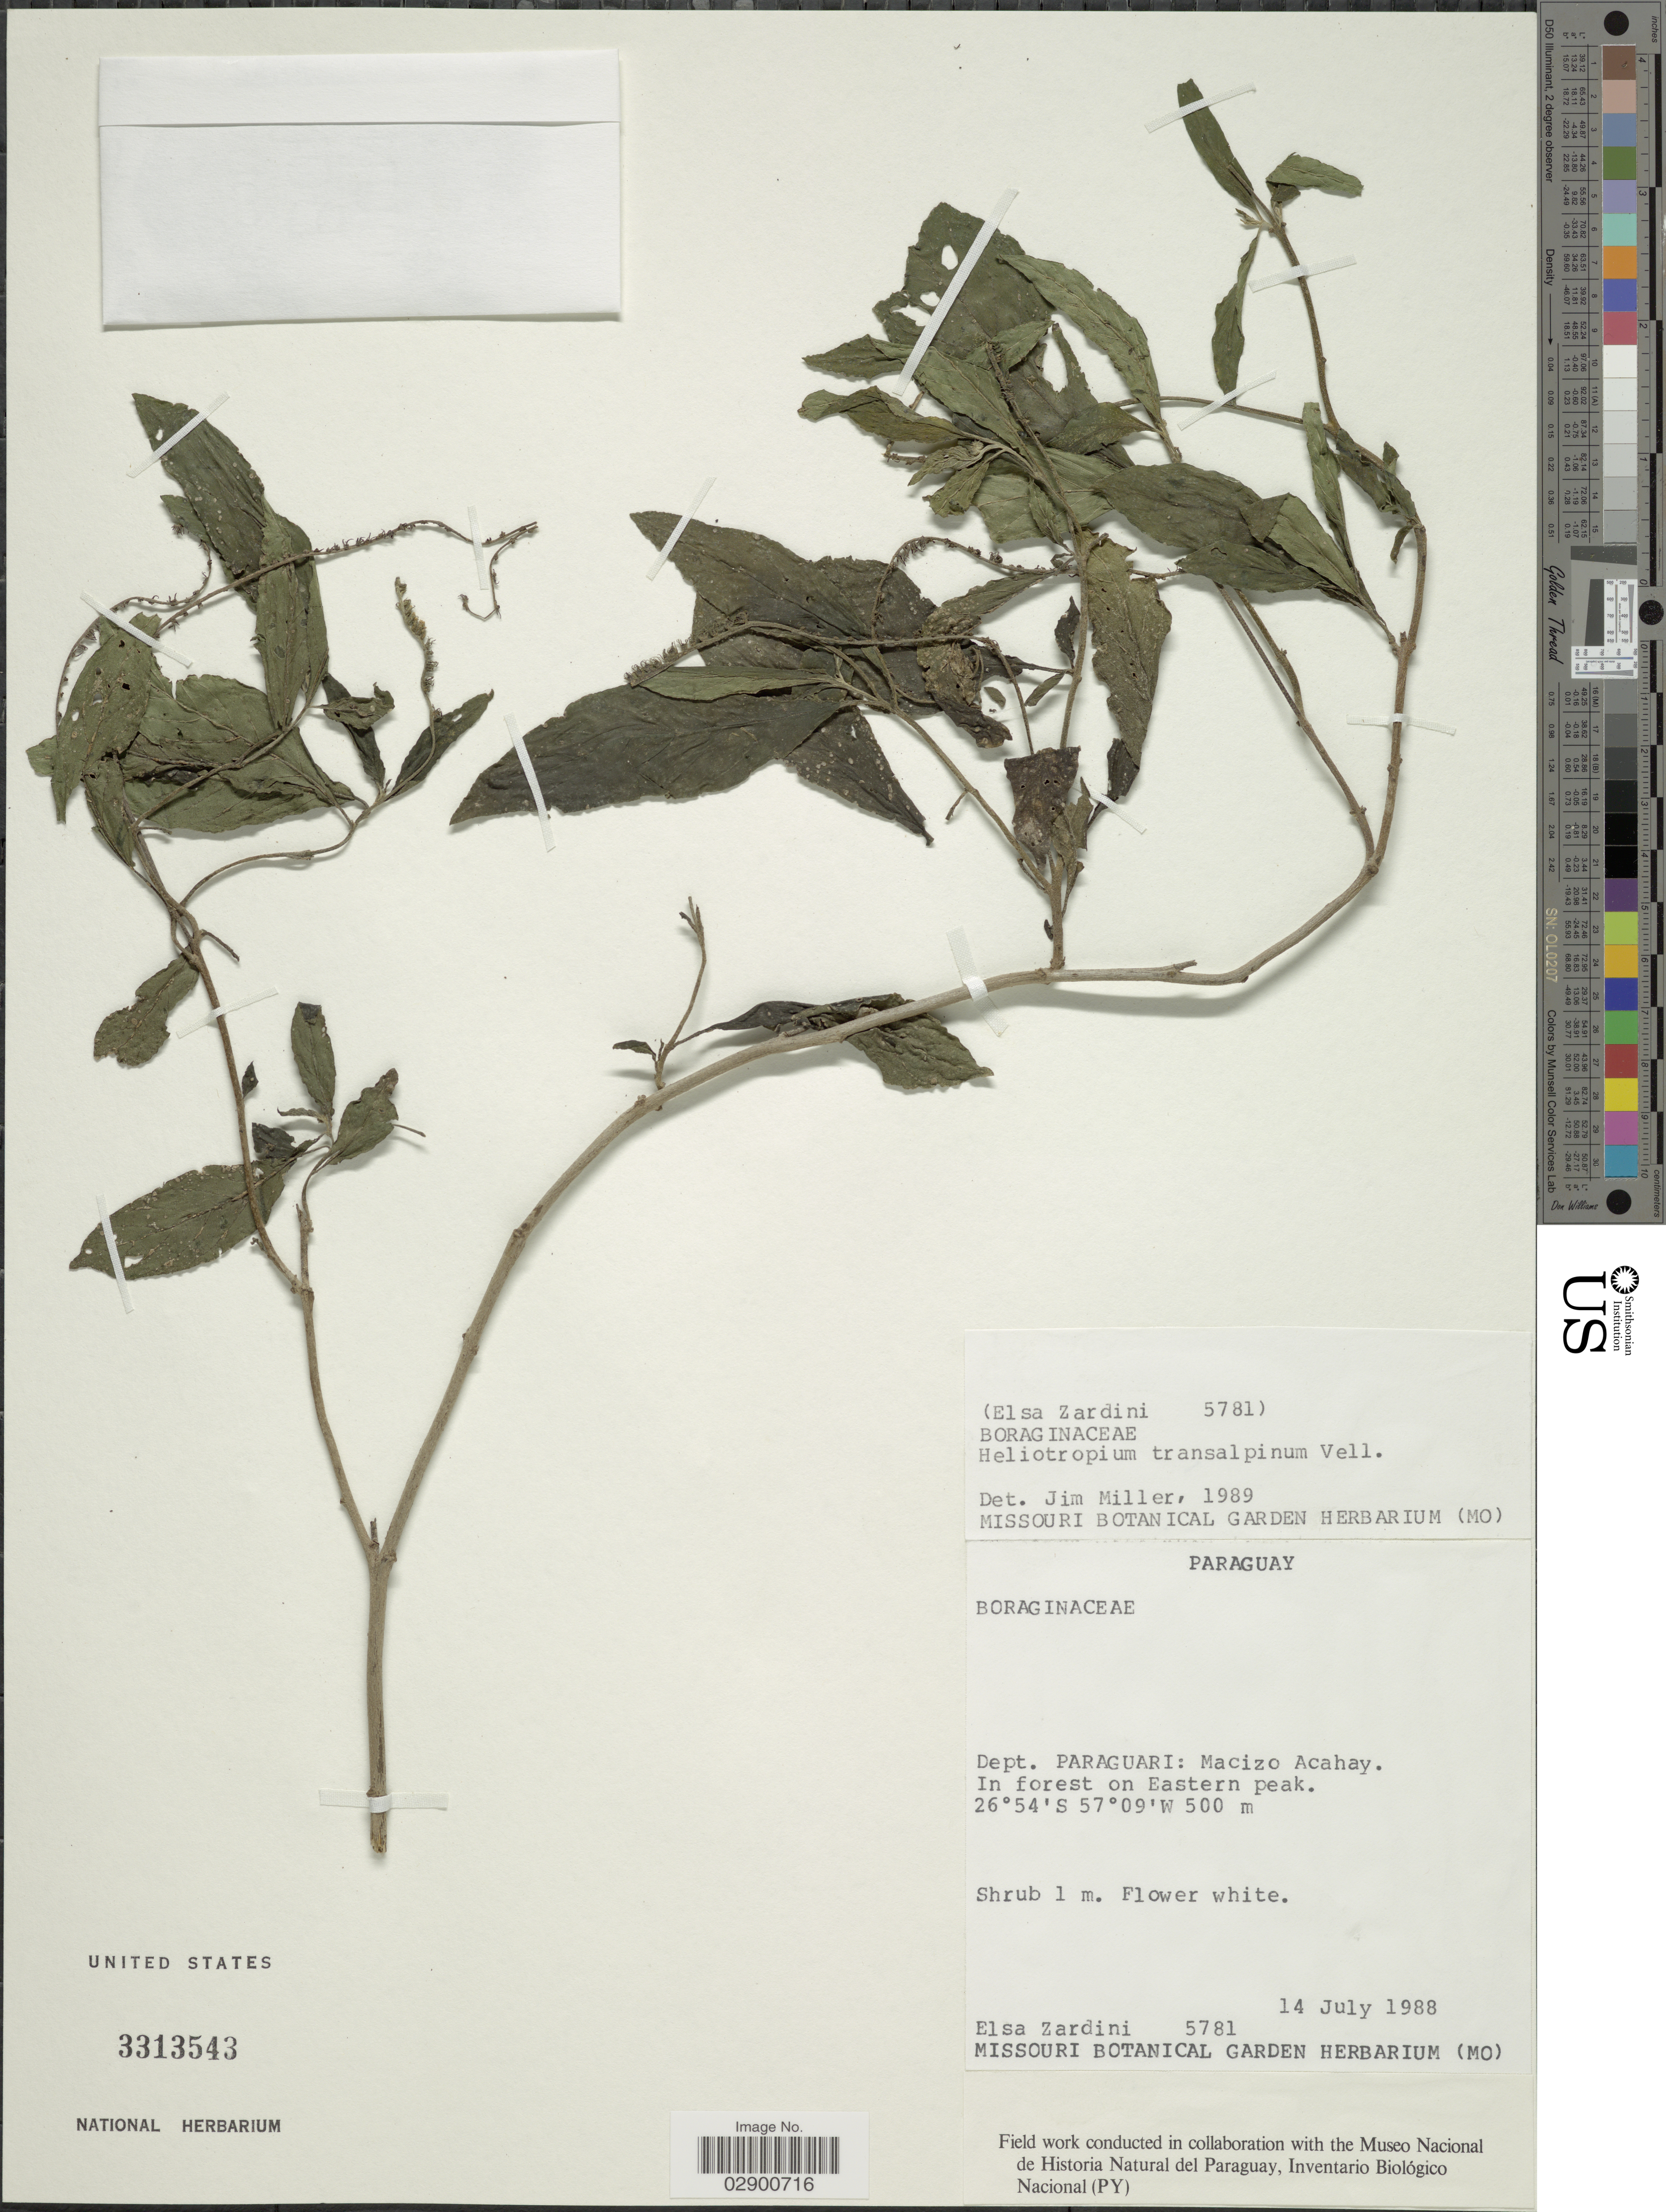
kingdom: Plantae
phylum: Tracheophyta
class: Magnoliopsida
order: Boraginales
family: Heliotropiaceae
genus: Heliotropium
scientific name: Heliotropium transalpinum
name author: Vell.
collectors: E. M. Zardini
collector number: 5781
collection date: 1988-07-14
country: Paraguay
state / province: Paraguari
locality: Dept. Paraguari: Macizo Acahay. In forest on Eastern peak.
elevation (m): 500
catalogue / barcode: US 3313543